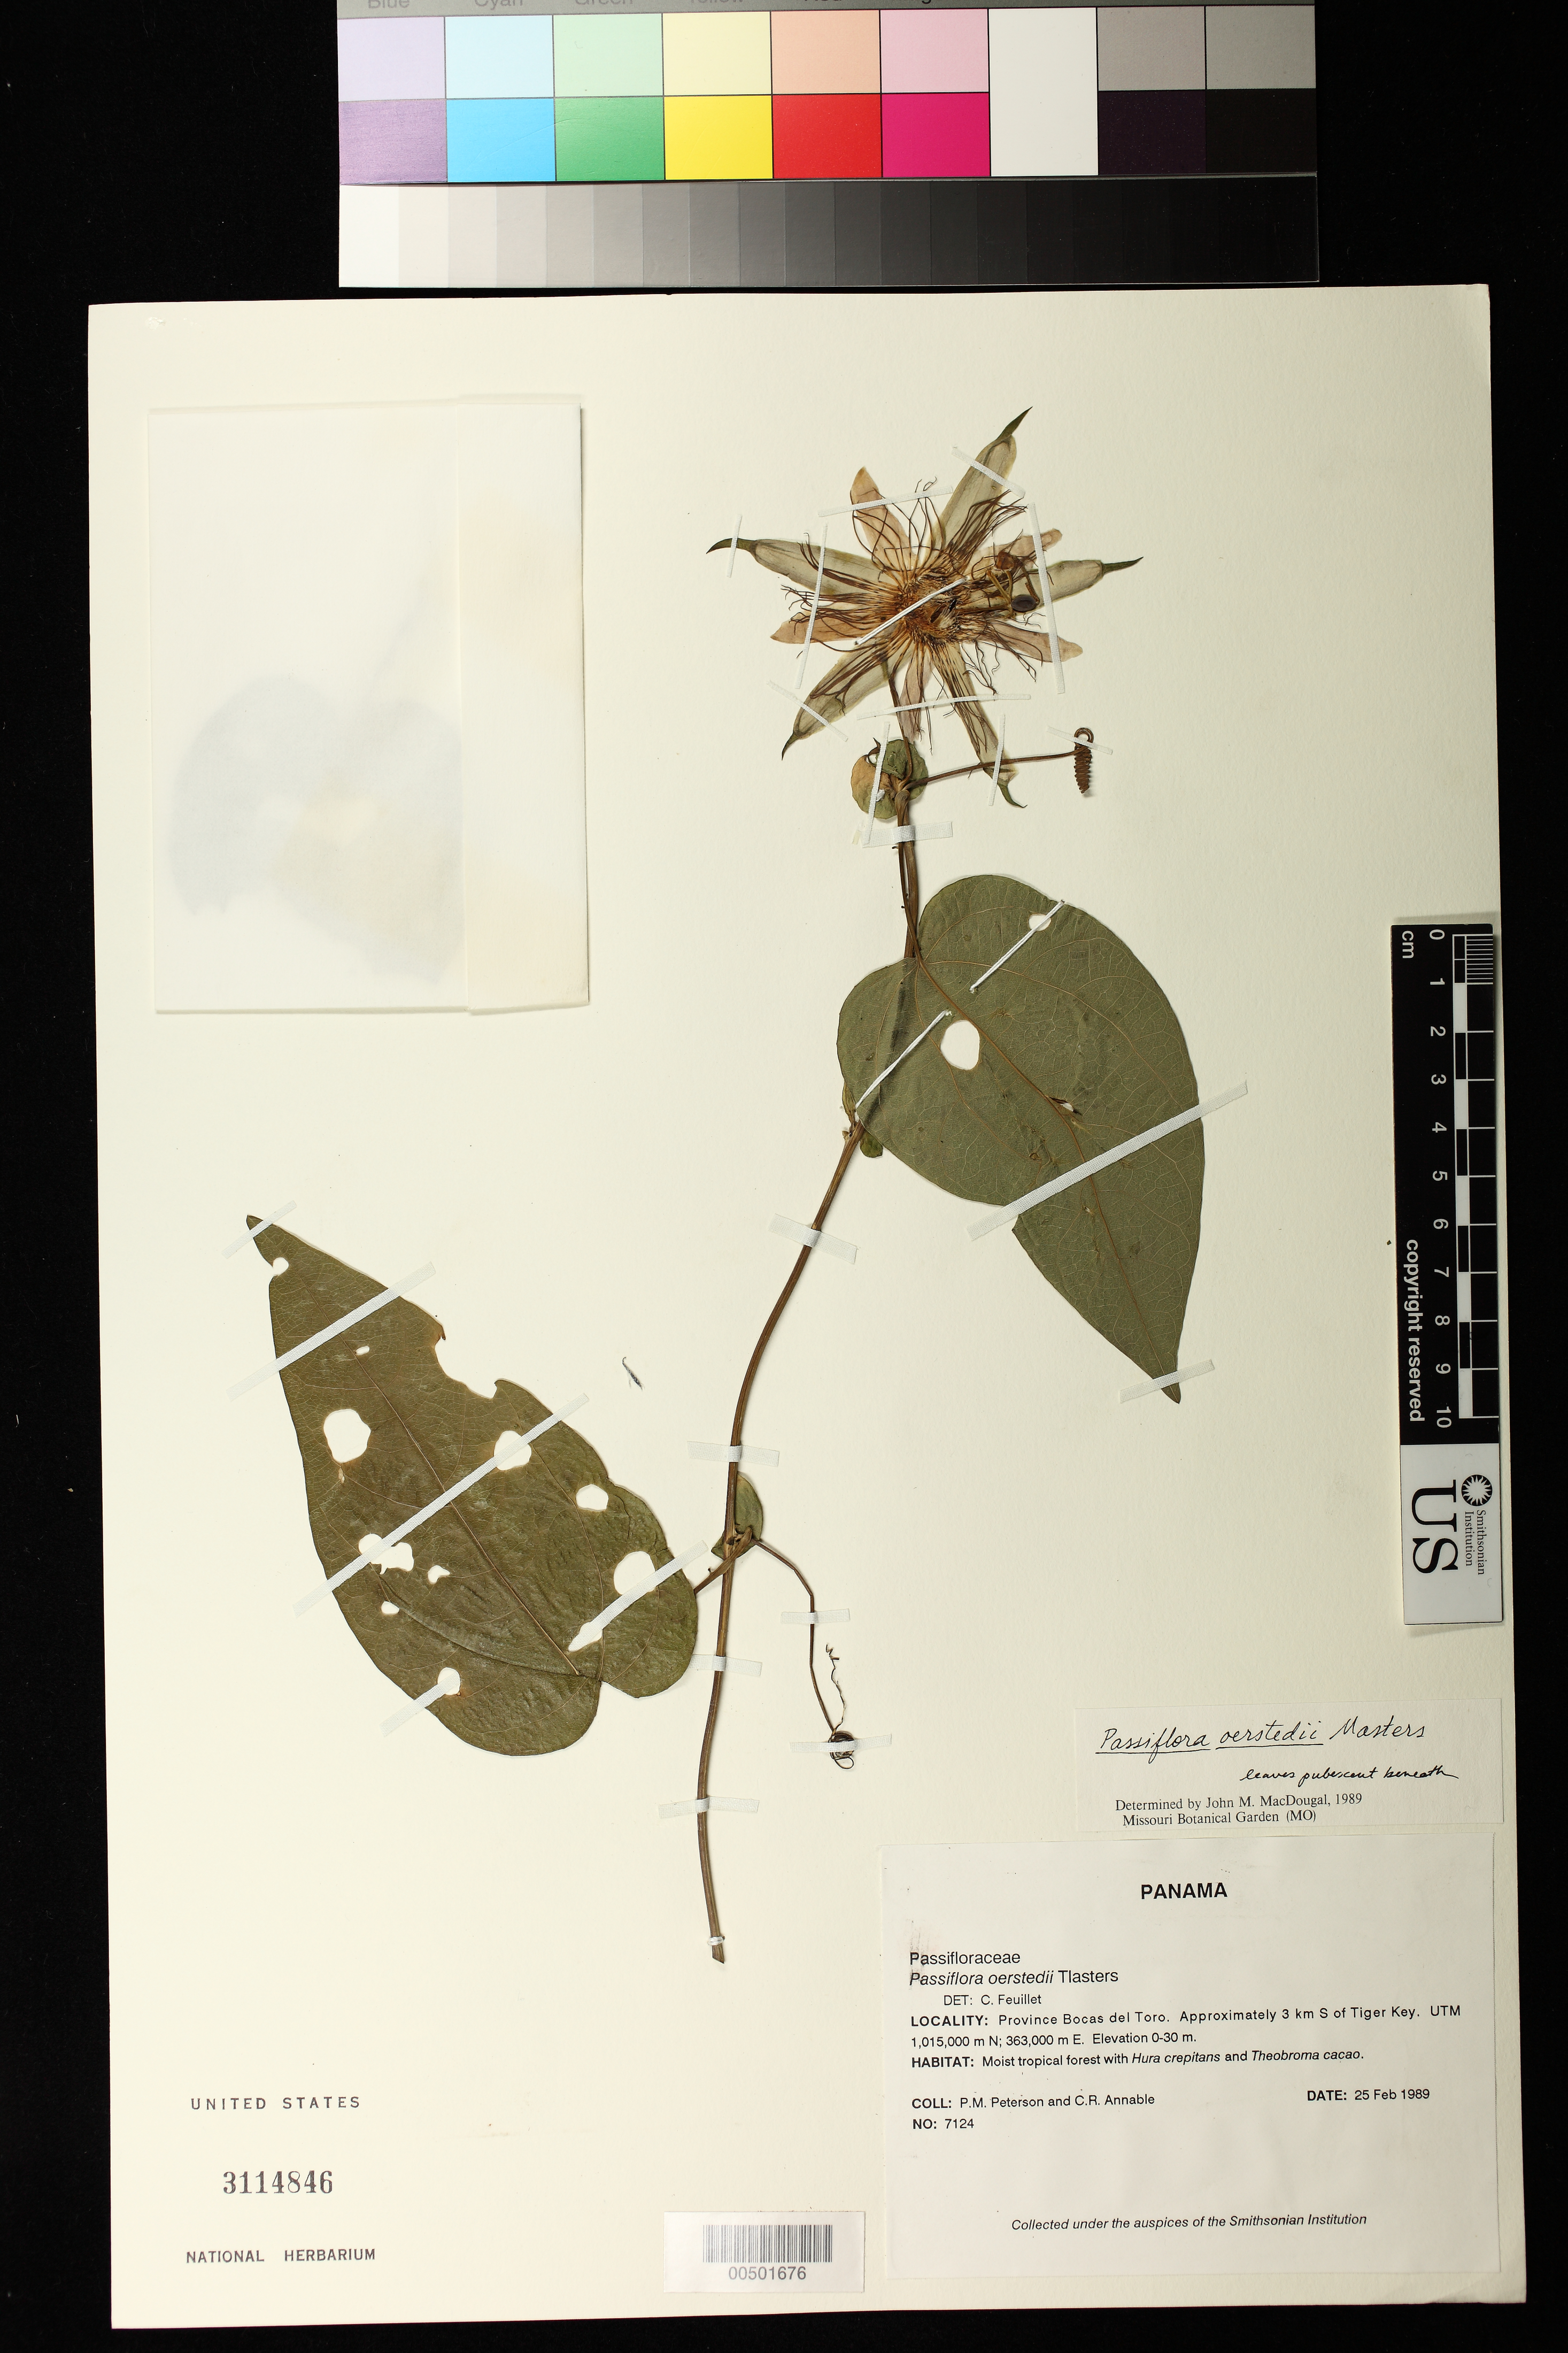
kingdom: Plantae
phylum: Tracheophyta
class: Magnoliopsida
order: Malpighiales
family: Passifloraceae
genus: Passiflora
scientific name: Passiflora oerstedii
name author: Mast. in Mart.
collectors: P. M. Peterson & C. R. Annable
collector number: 7124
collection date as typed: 25 Feb 1989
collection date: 1989-02-25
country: Panama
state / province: Bocas del Toro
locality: Approximately 3 km S of Tiger Key. UTM 1,015,000 m N; 363,000 m E.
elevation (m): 0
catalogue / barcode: US 3114846